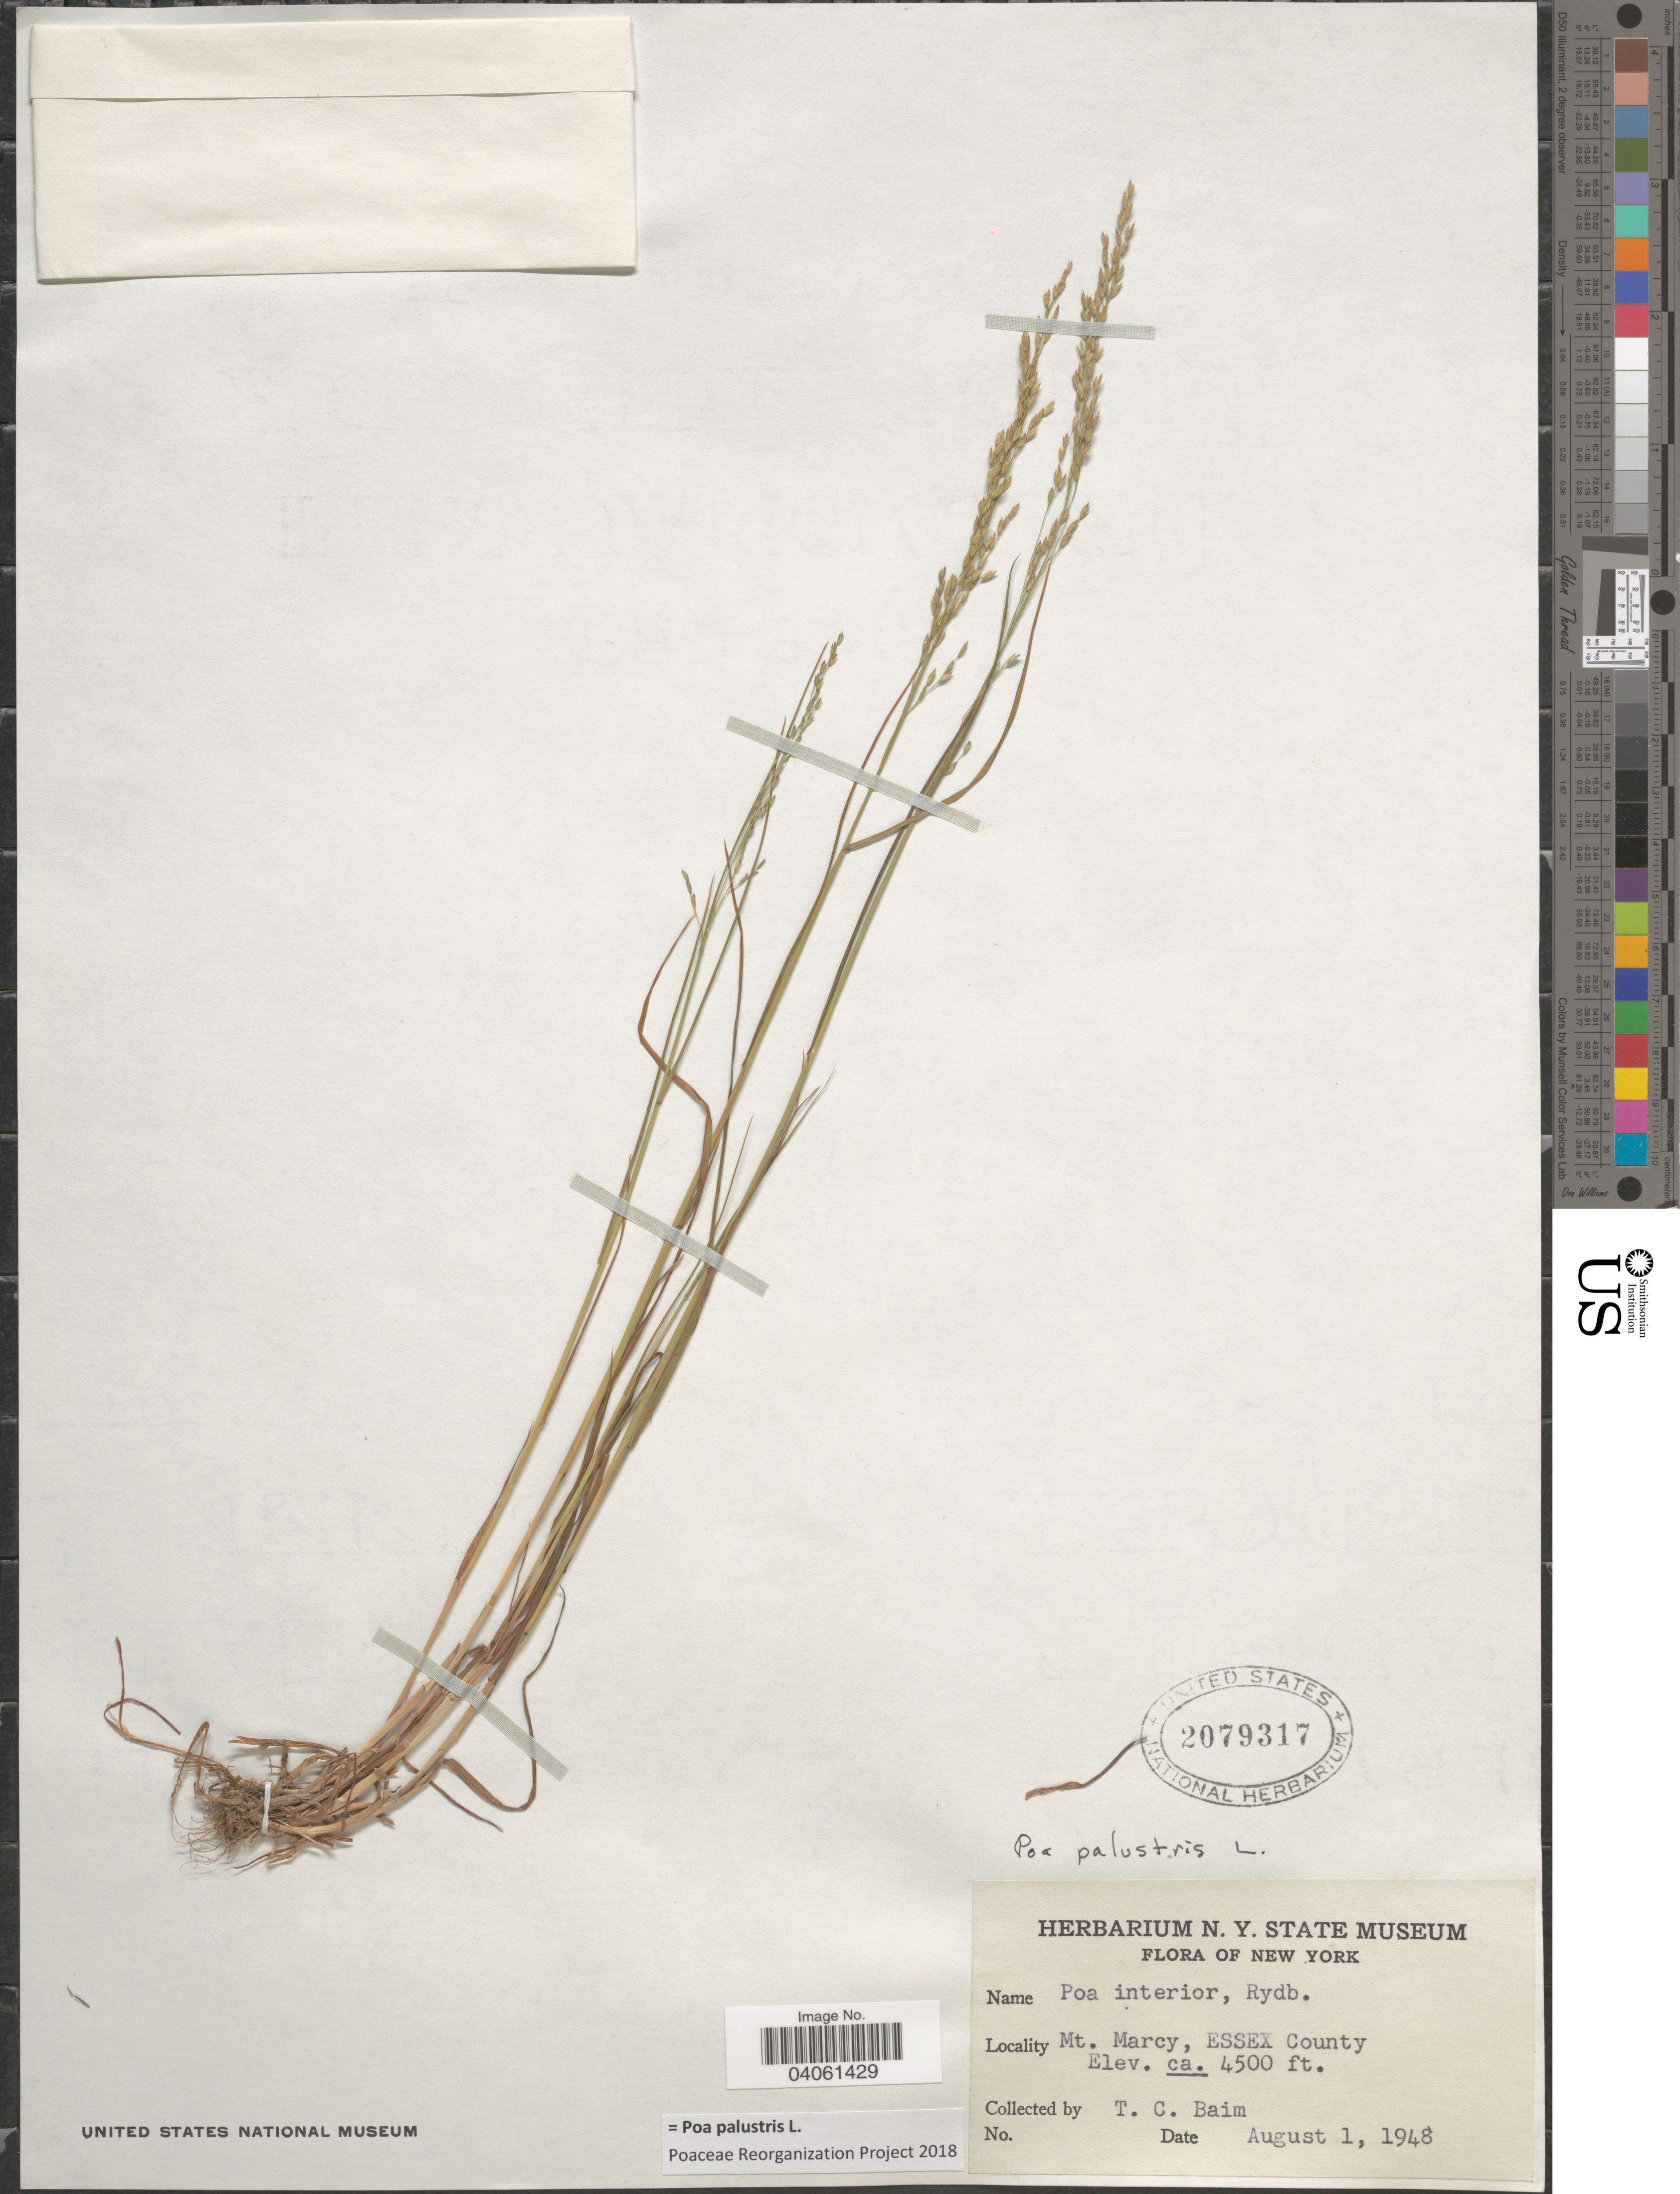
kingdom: Plantae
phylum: Tracheophyta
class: Liliopsida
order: Poales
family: Poaceae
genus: Poa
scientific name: Poa palustris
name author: L.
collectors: T. Baim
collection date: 1948-08-01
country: United States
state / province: New York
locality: Mt. Marcy, Essex County.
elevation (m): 1372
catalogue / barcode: US 2079317